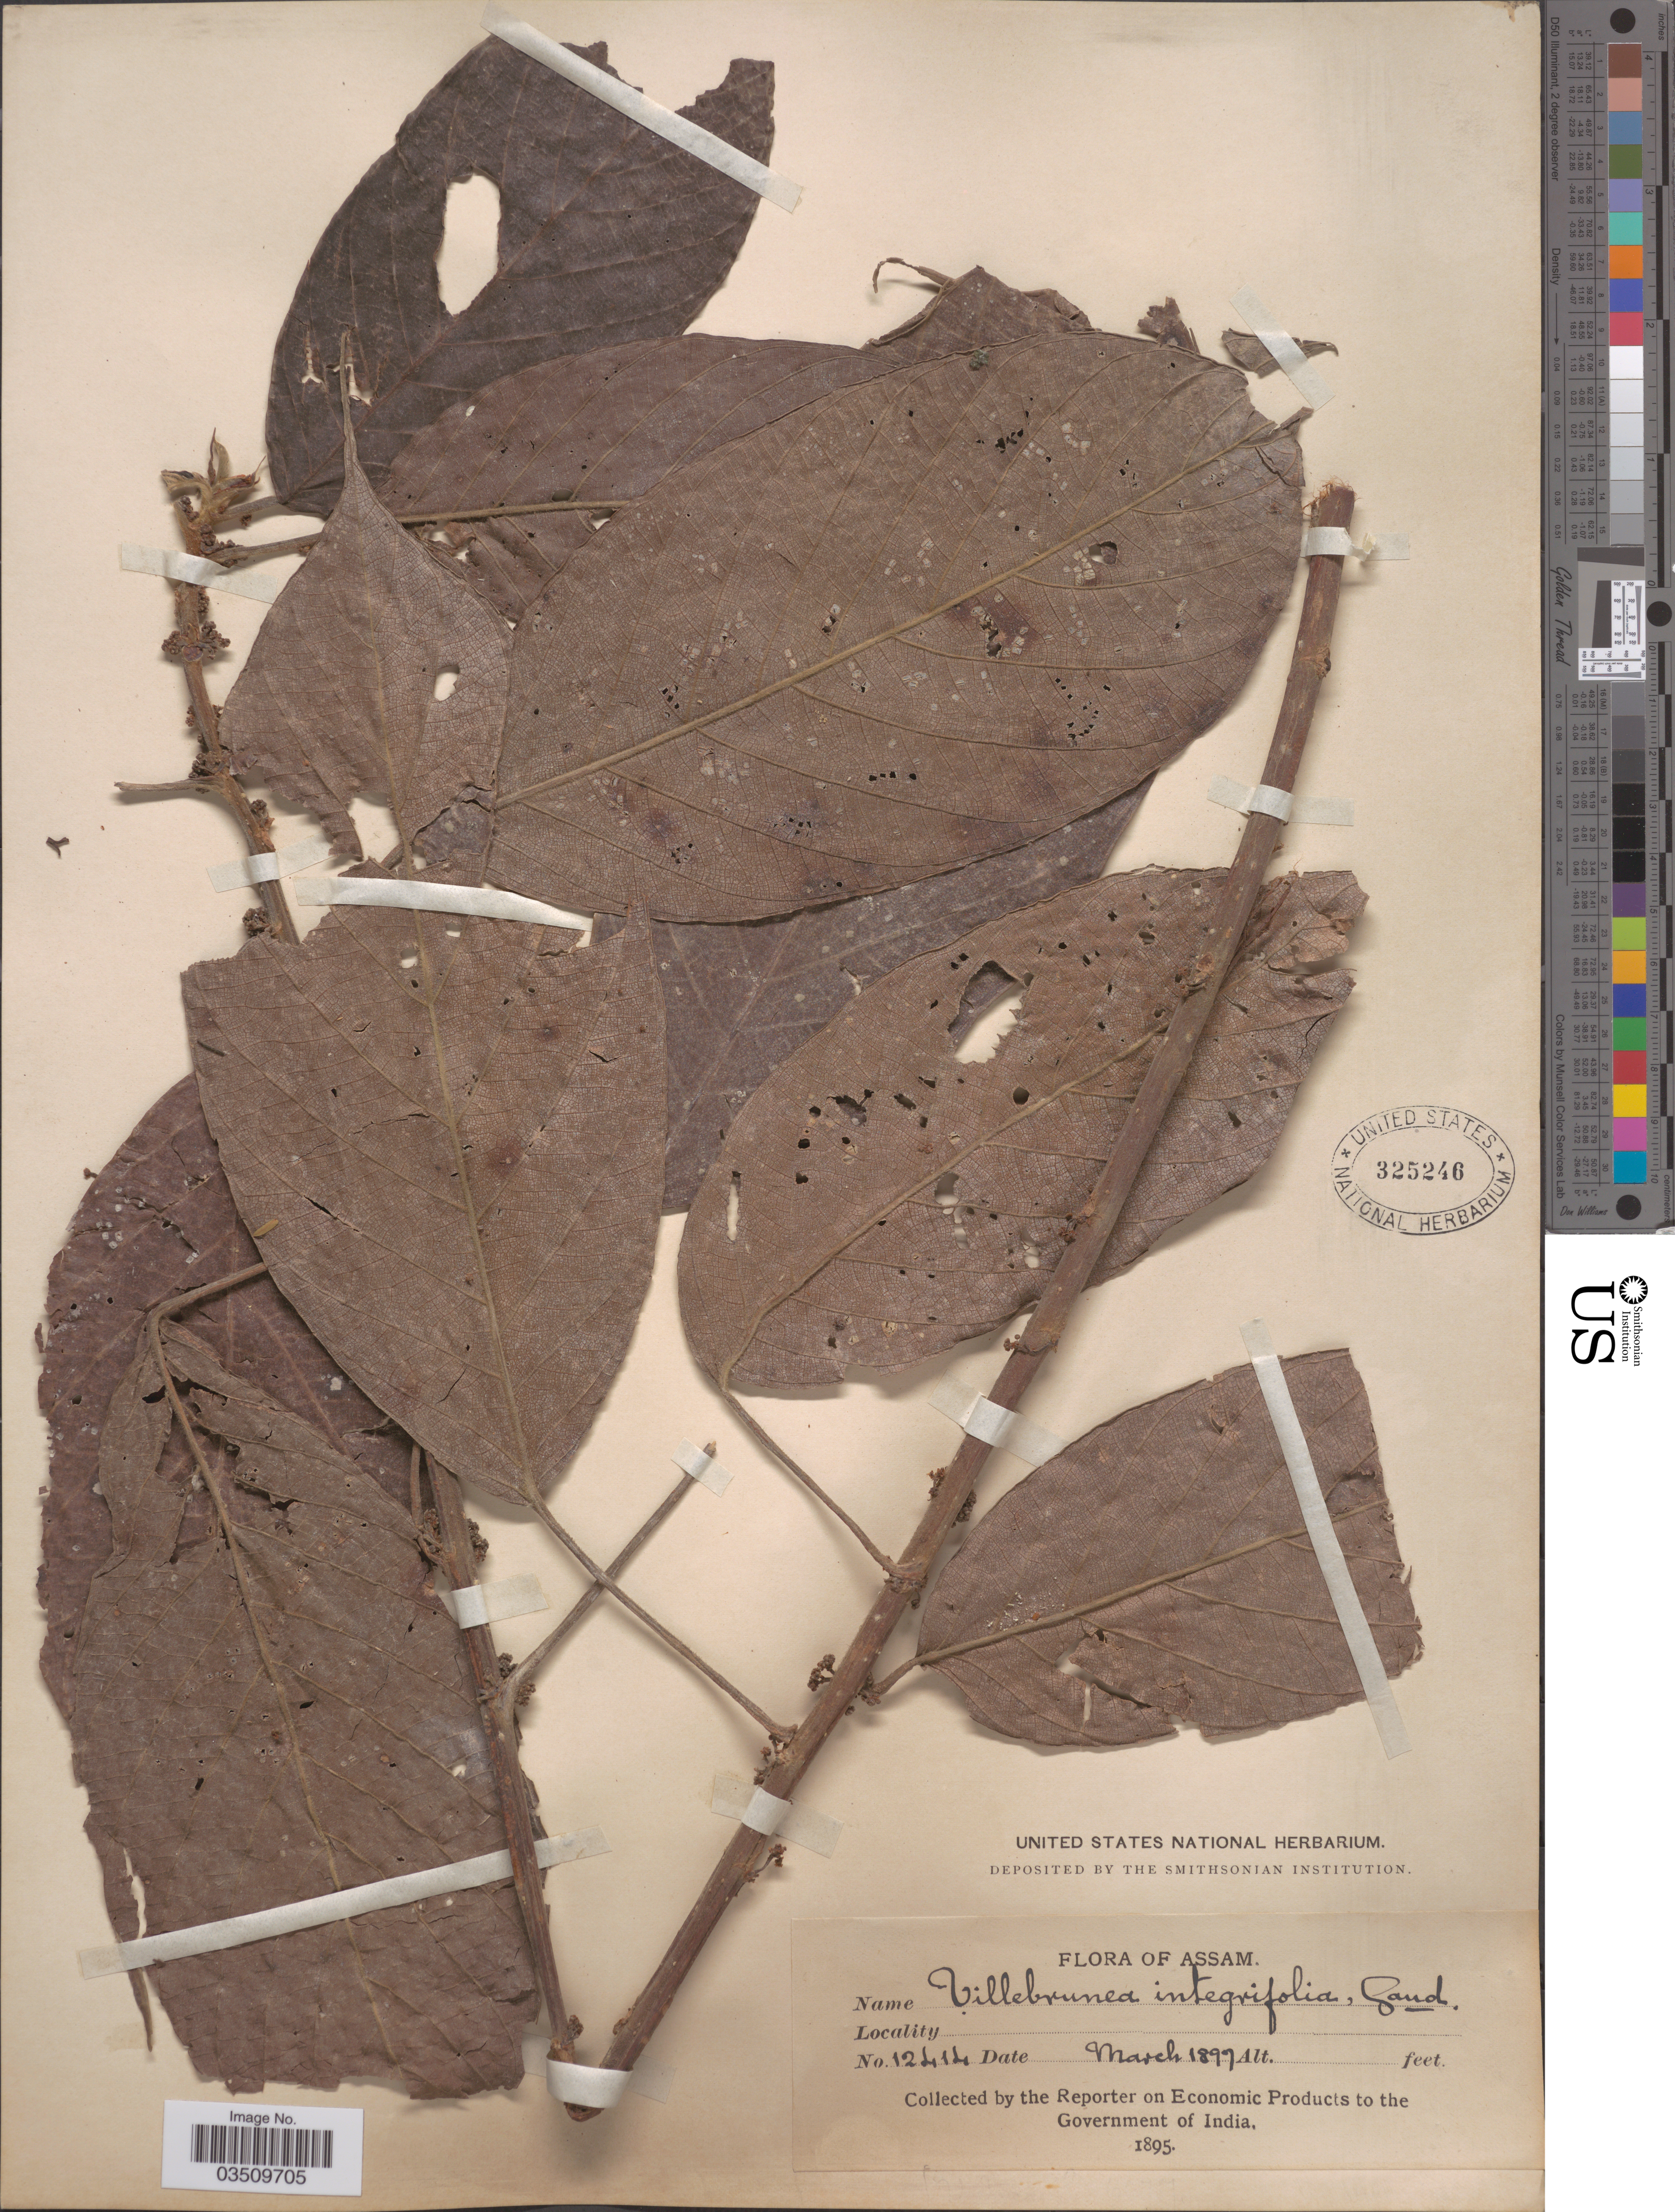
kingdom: Plantae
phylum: Tracheophyta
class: Magnoliopsida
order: Rosales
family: Urticaceae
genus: Oreocnide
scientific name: Oreocnide integrifolia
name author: (Gaudich.) Miq.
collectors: Reporter on Economic Products to the Government of India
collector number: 12414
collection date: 1899-03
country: India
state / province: Assam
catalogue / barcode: US 325246